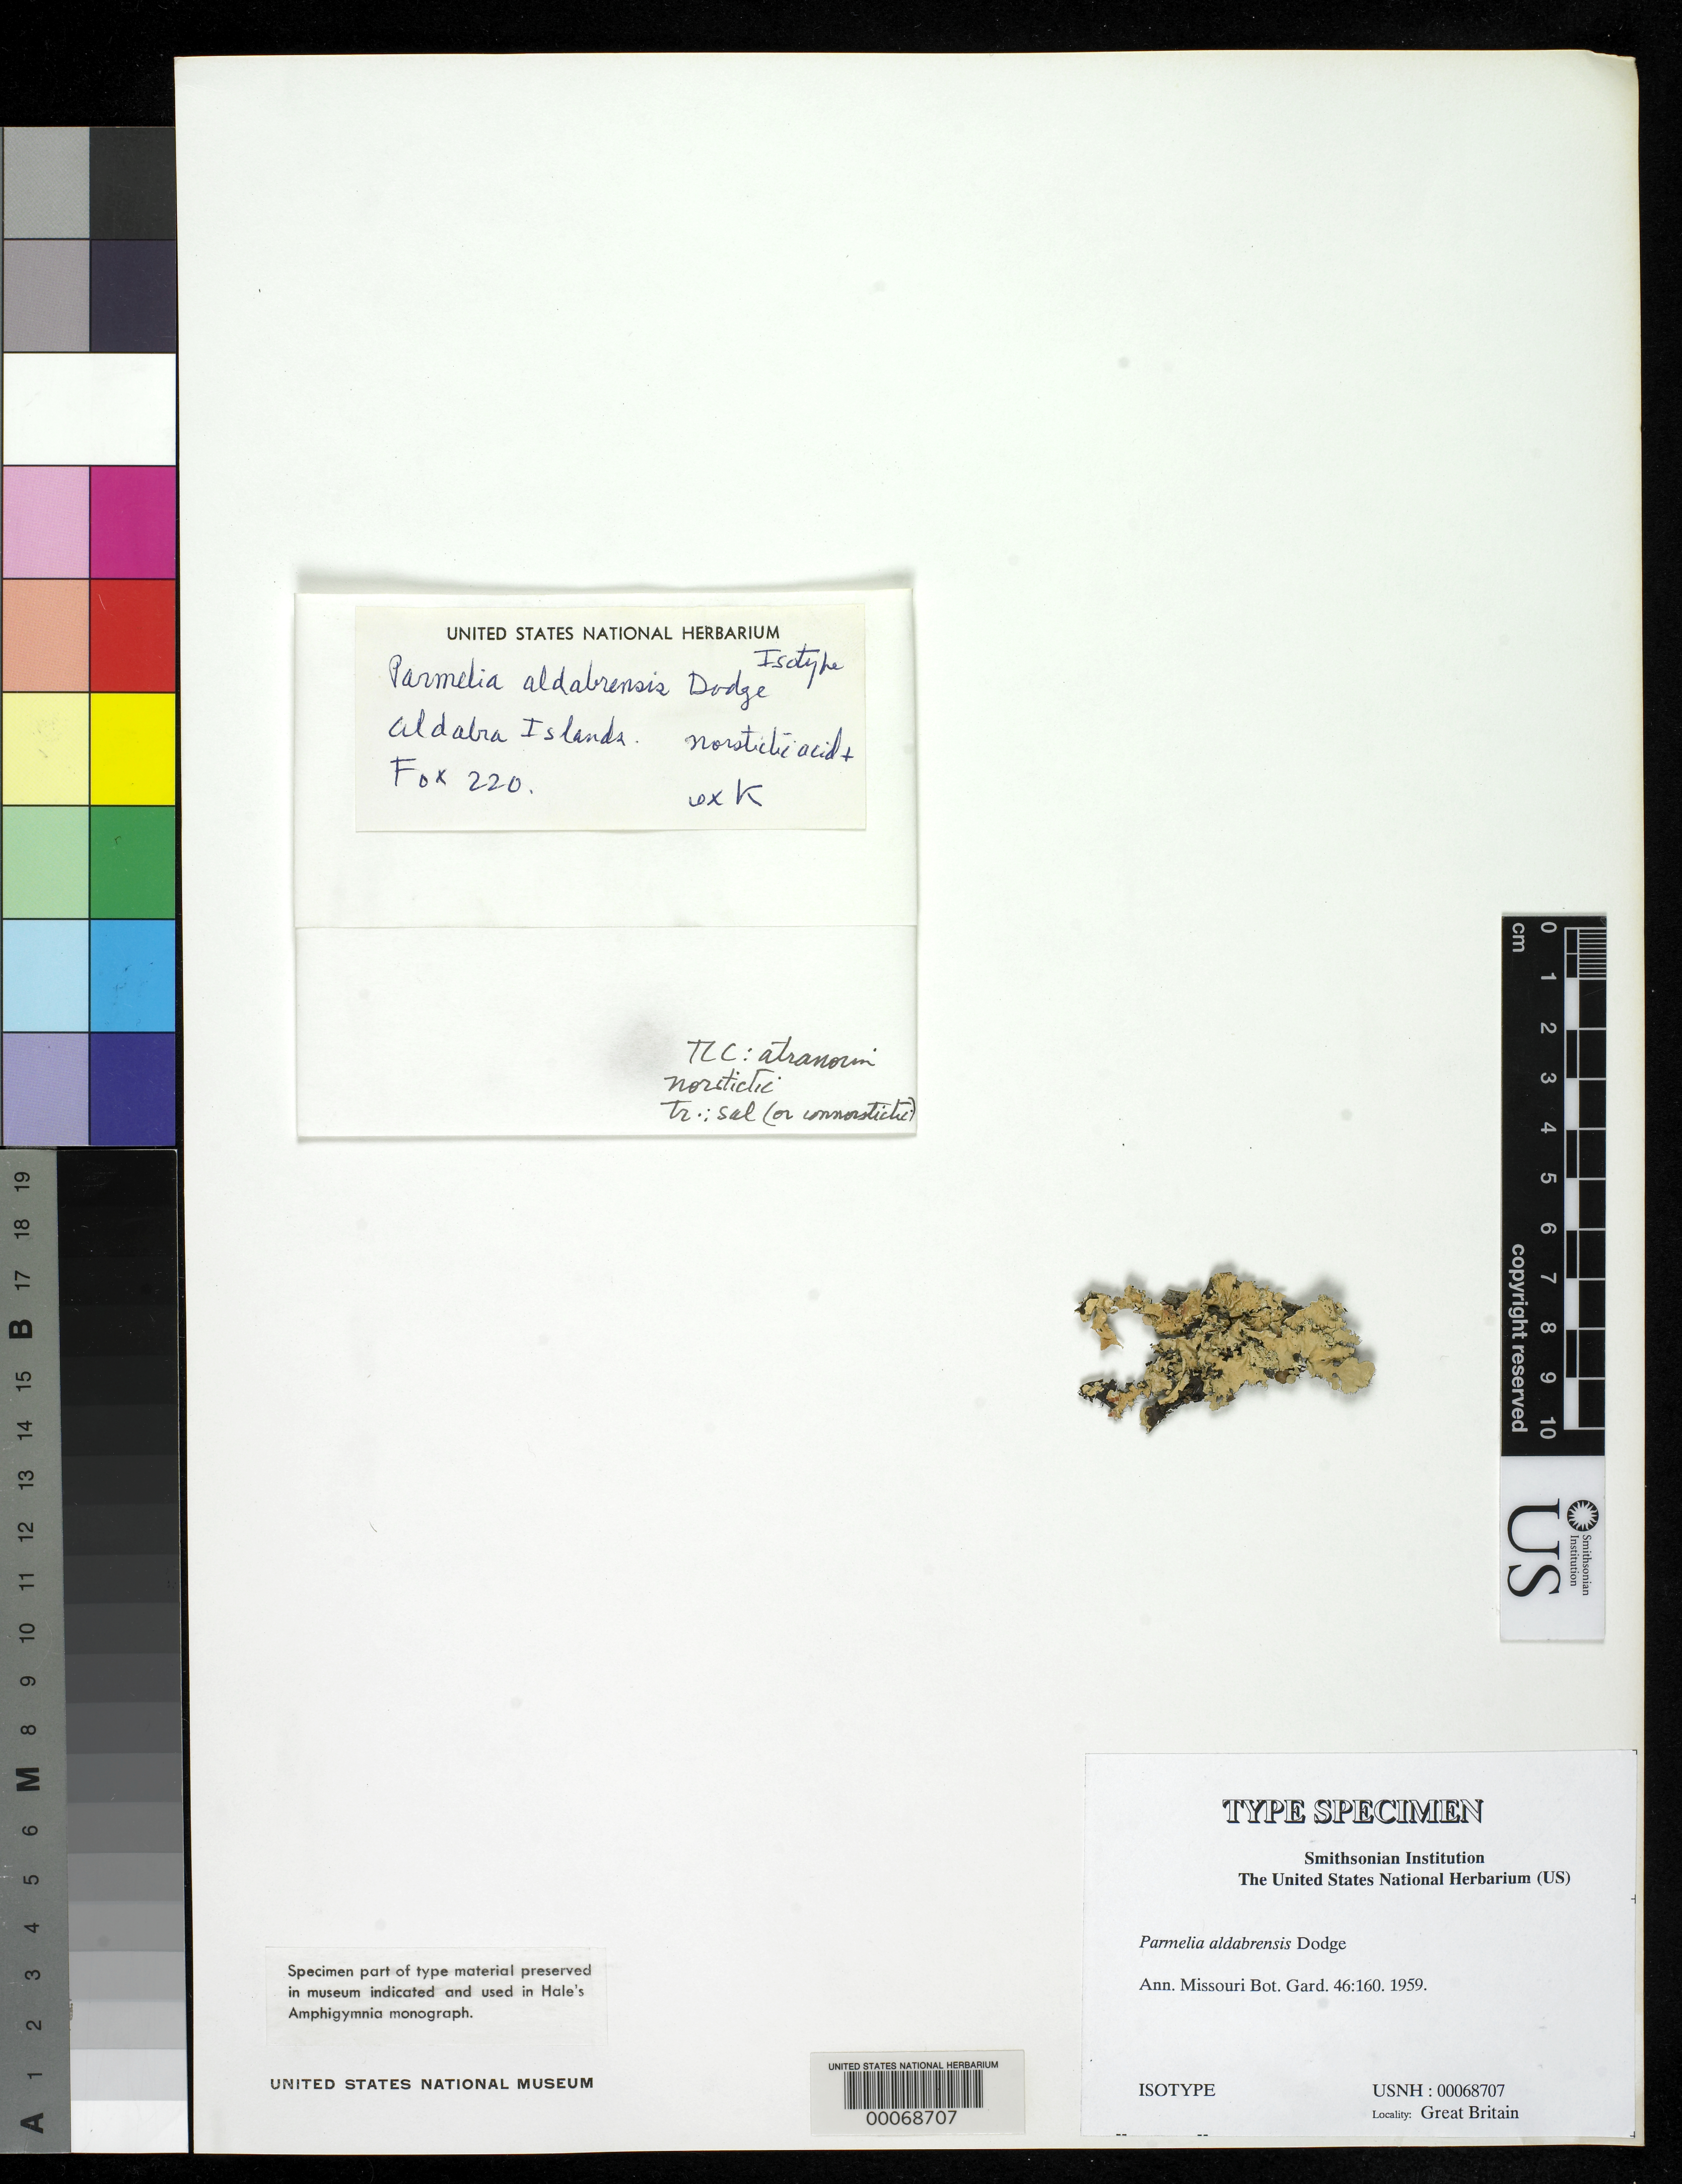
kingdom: Fungi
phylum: Ascomycota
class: Lecanoromycetes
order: Lecanorales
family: Parmeliaceae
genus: Parmelia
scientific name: Parmelia aldabrensis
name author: C.W. Dodge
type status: Isotype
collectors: W. Fox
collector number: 220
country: Seychelles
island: Aldabra Atoll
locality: Aldabra I.